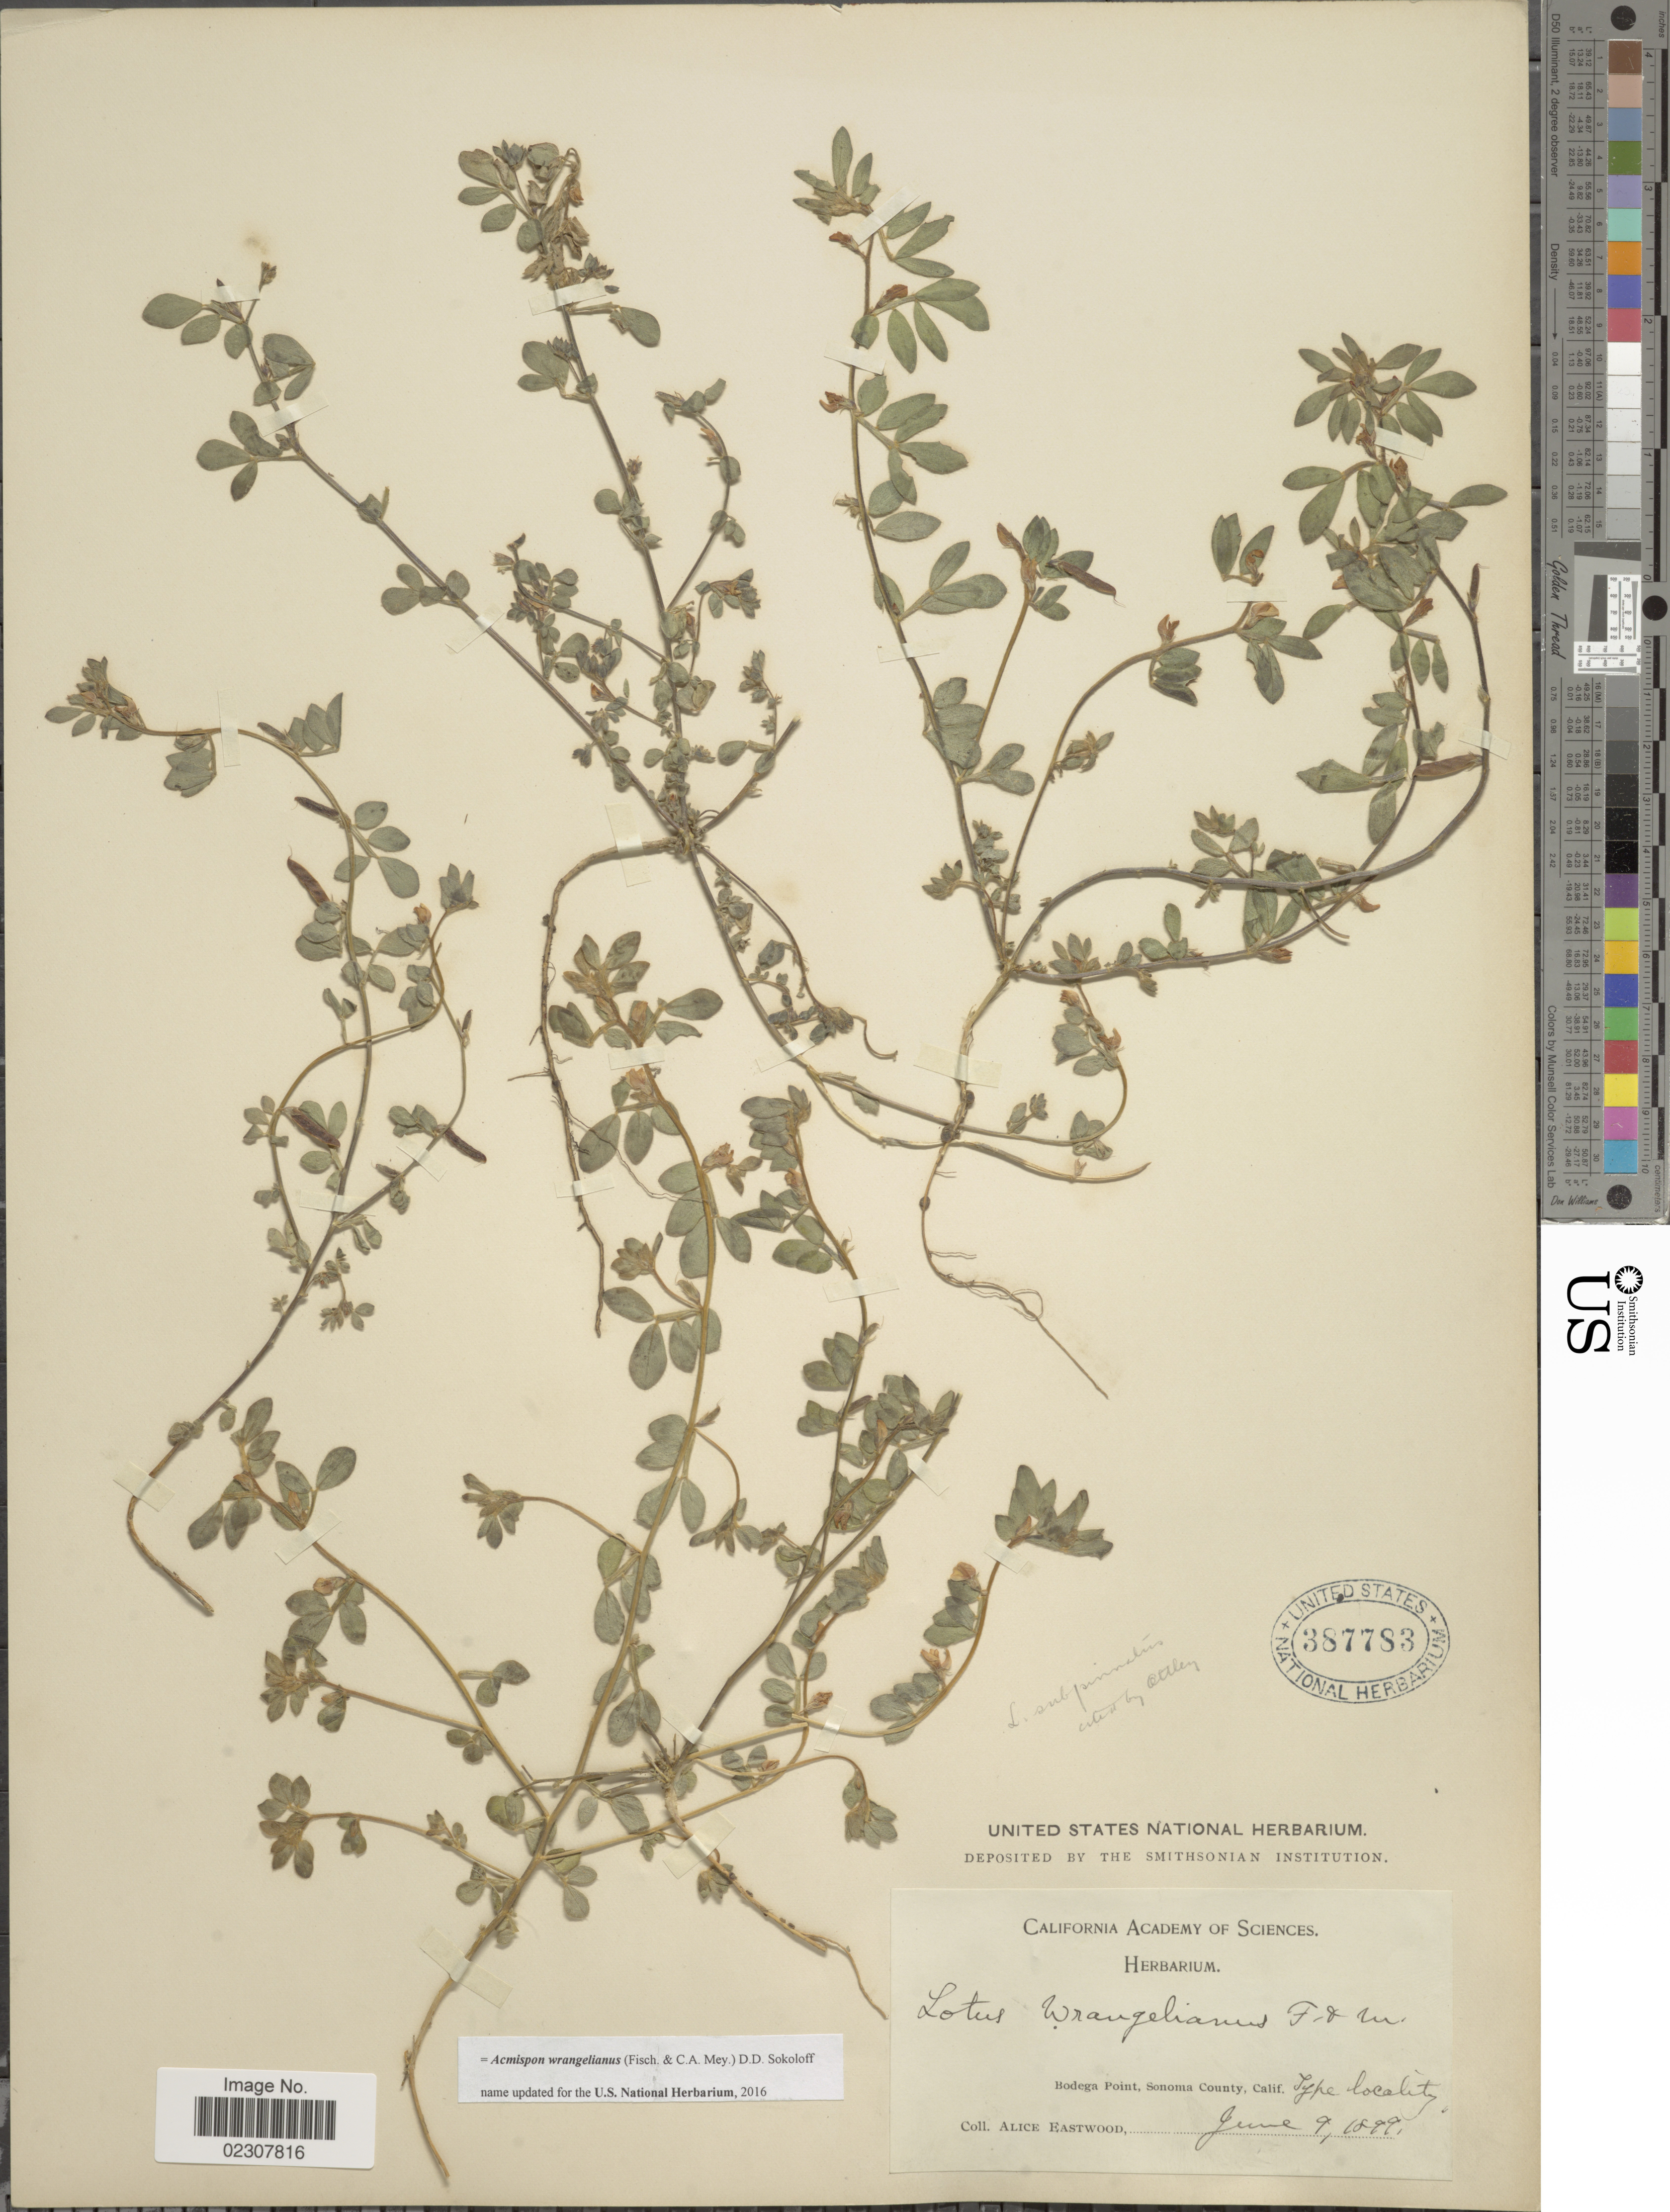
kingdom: Plantae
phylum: Tracheophyta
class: Magnoliopsida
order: Fabales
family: Fabaceae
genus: Acmispon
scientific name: Acmispon wrangelianus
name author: (Fisch. & C.A. Mey.) D.D. Sokoloff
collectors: A. Eastwood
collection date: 1899-06-09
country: United States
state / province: California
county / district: Sonoma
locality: Bodega Point, Sonoma County, Type locality.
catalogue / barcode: US 387783